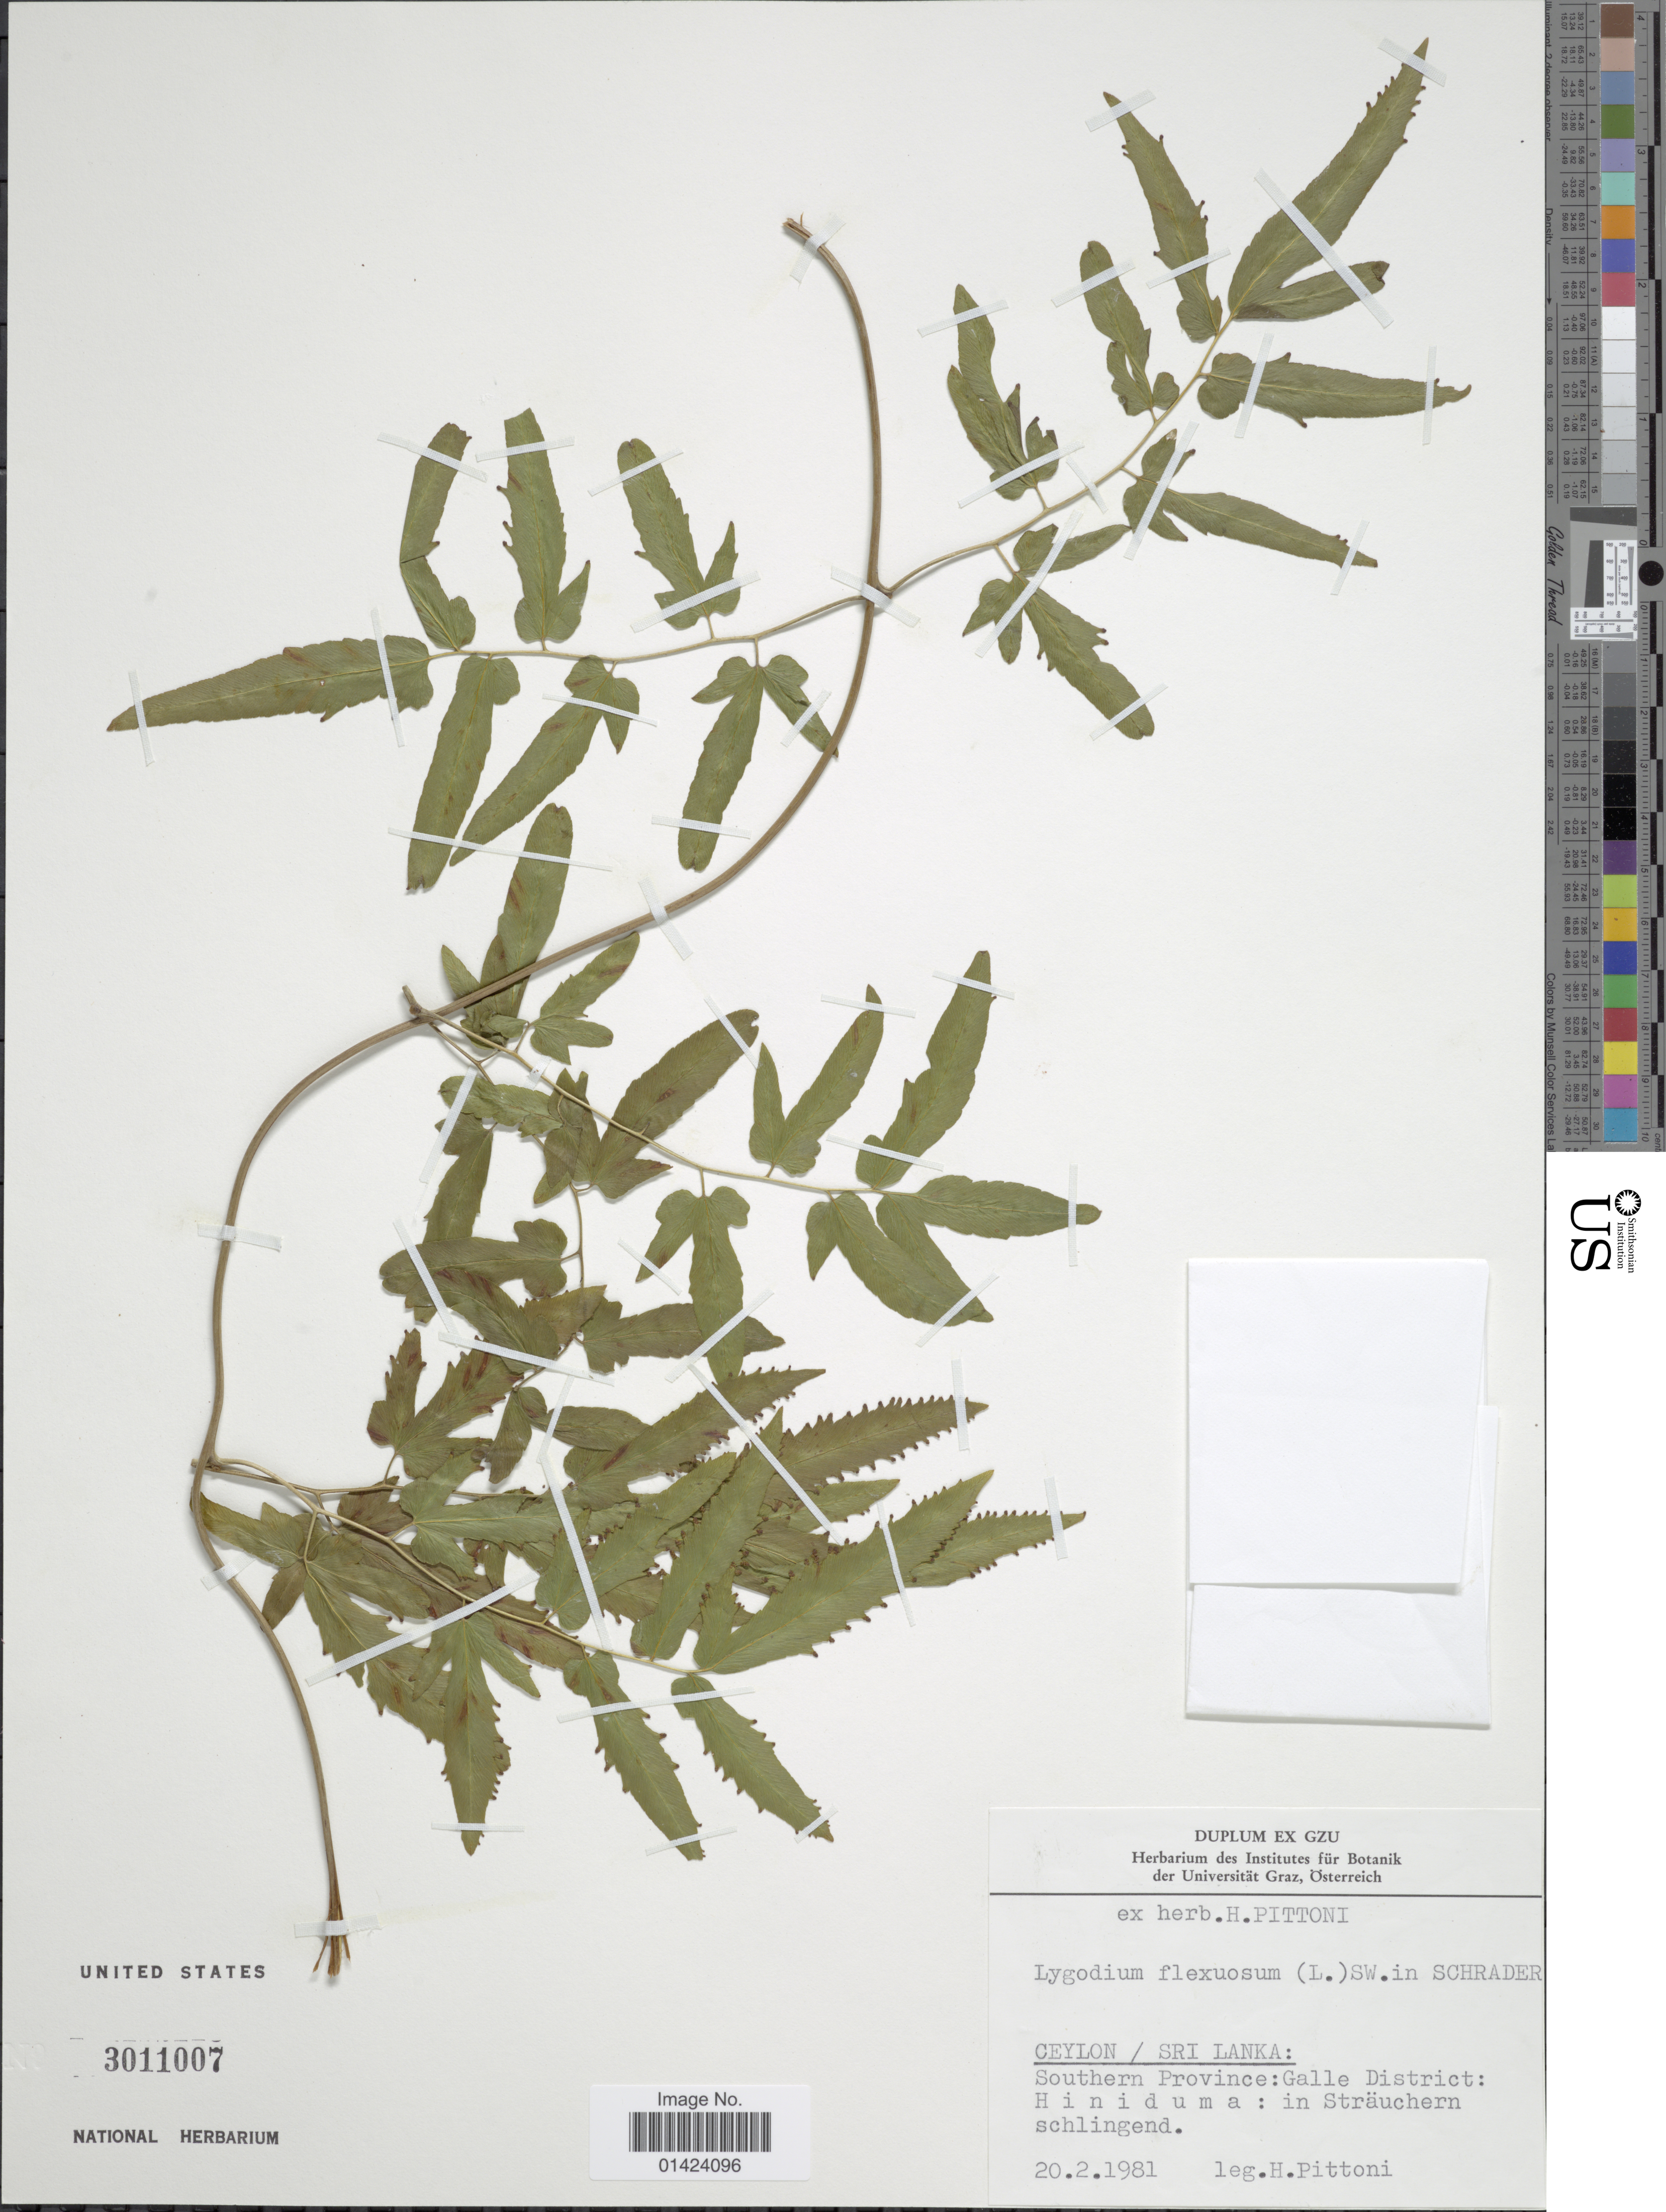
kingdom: Plantae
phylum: Tracheophyta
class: Polypodiopsida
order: Schizaeales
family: Lygodiaceae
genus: Lygodium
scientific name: Lygodium flexuosum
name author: Sw.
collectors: H. Pittoni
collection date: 1981-02-20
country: Sri Lanka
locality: Ceylon/Sri Lanka: Southern Province: Galle district: Hiniduma: in strauchern schlingend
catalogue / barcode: US 3011007